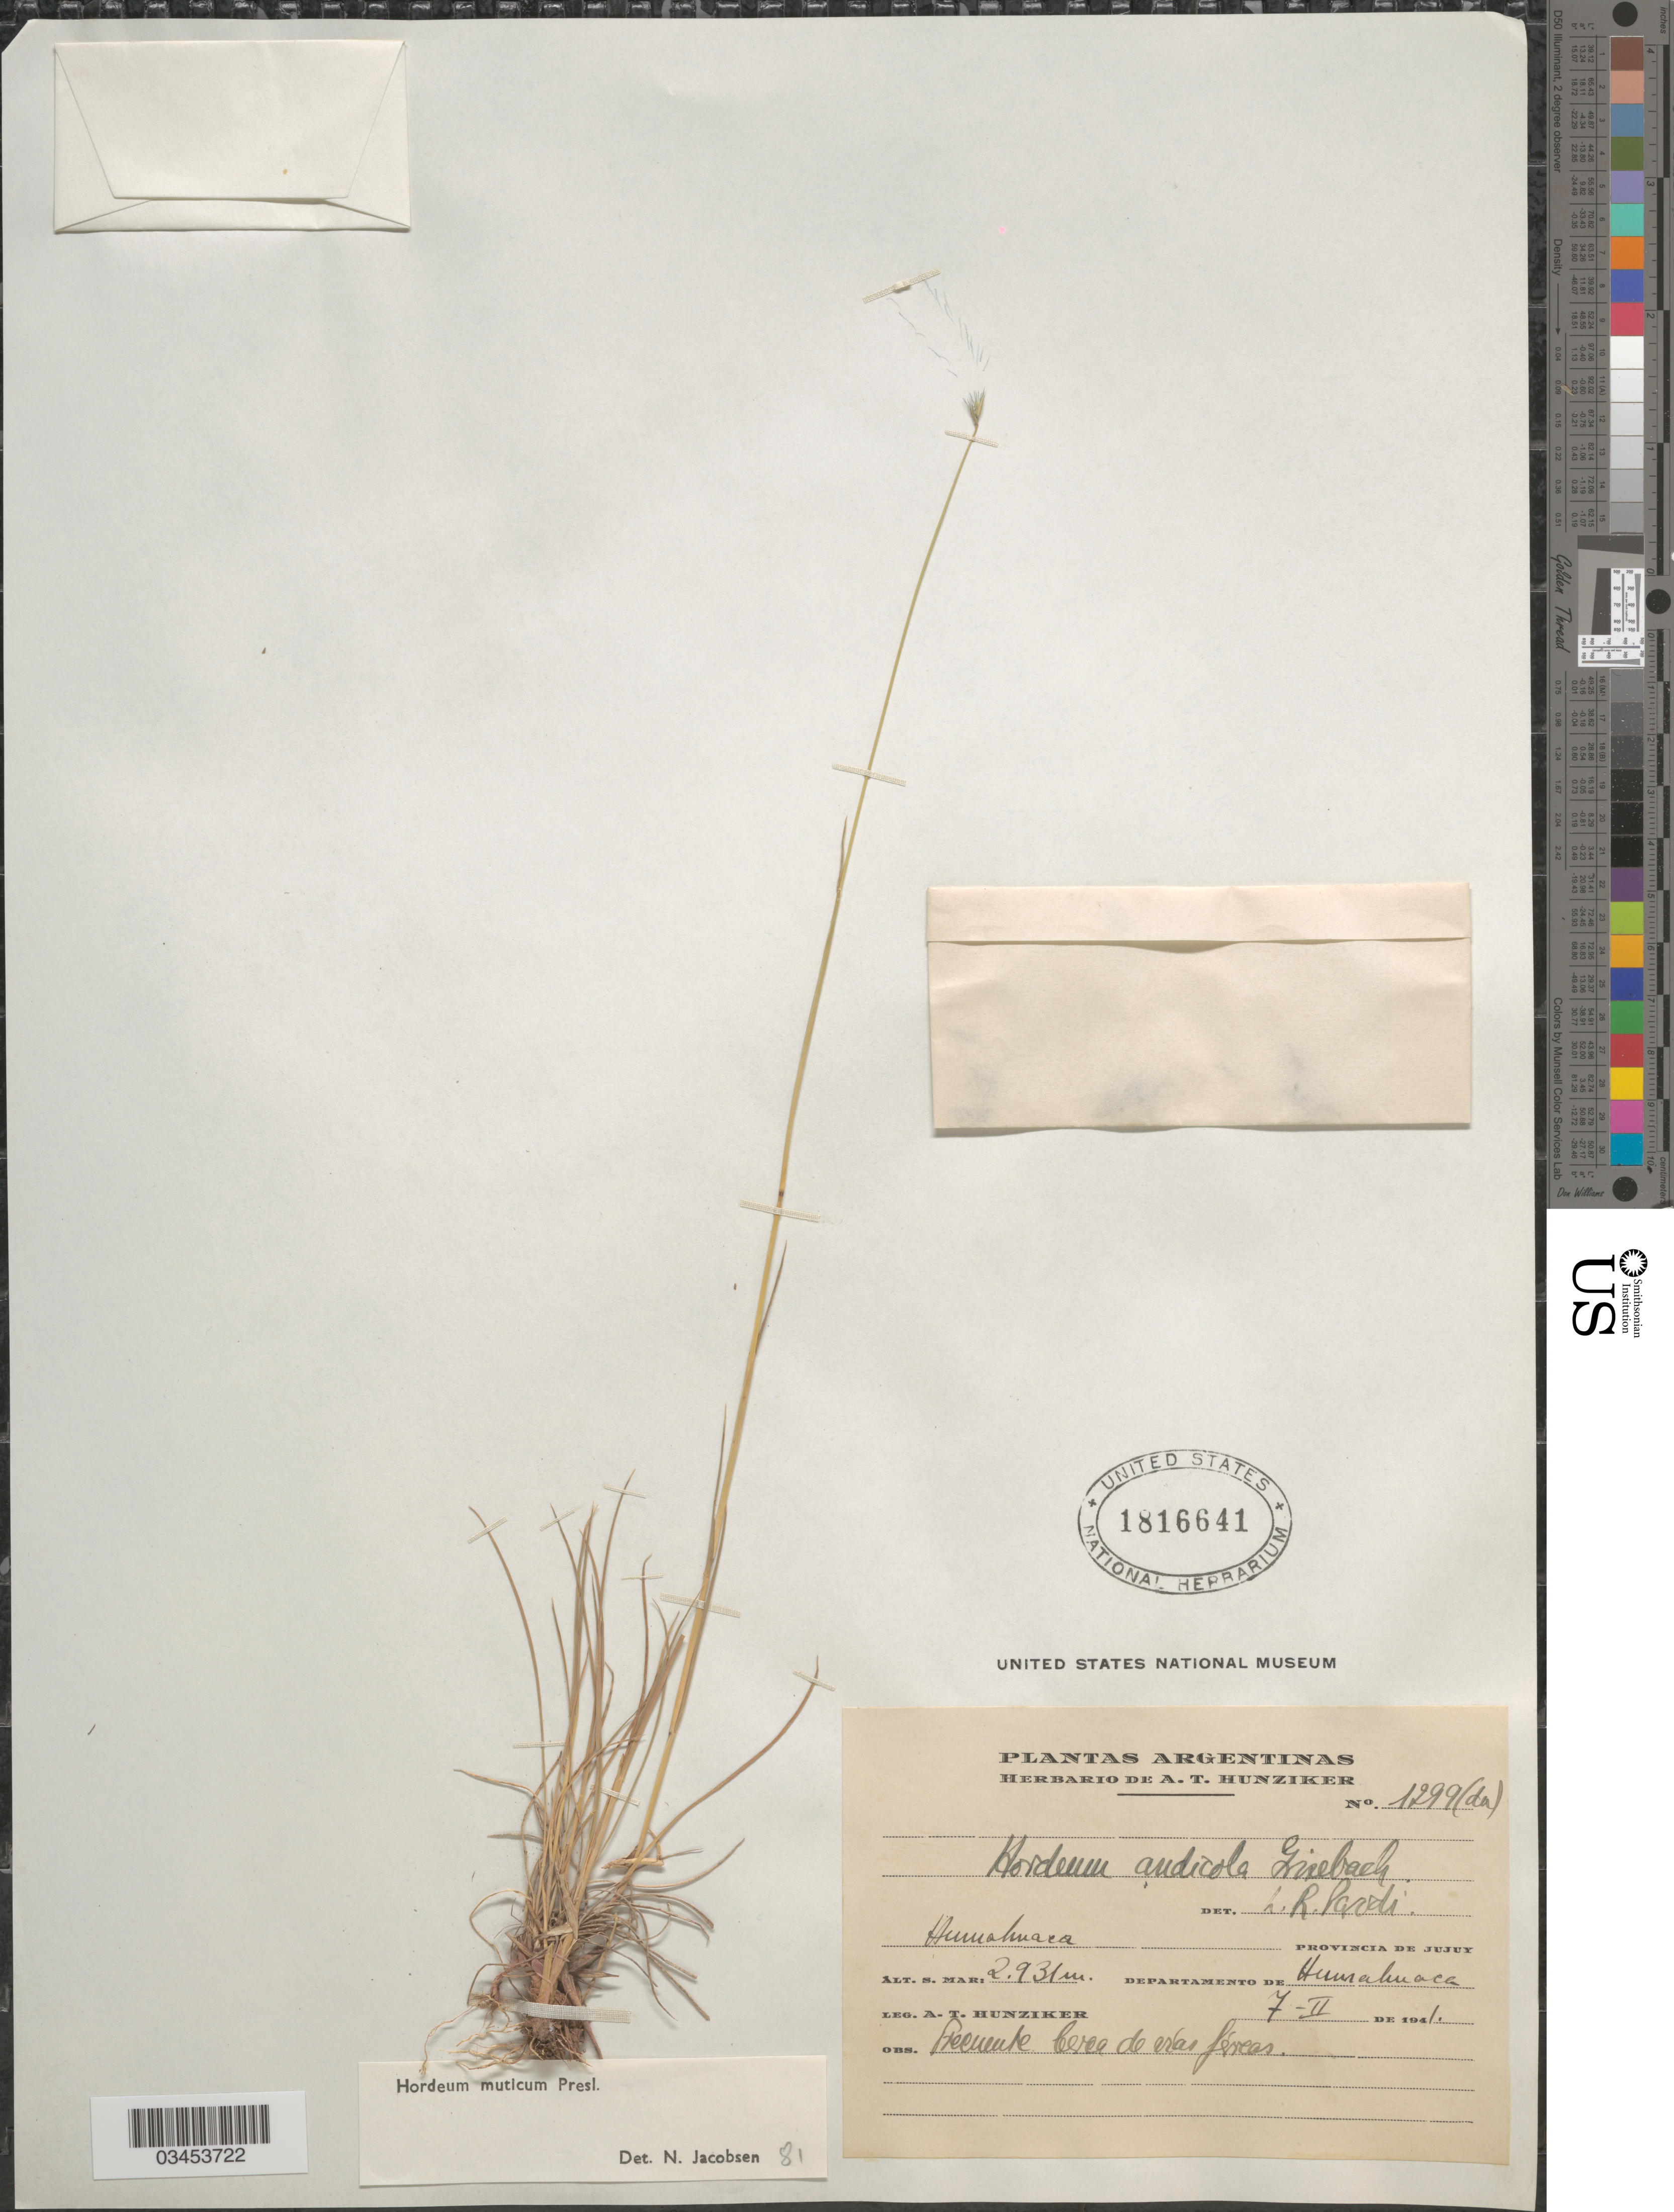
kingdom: Plantae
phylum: Tracheophyta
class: Liliopsida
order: Poales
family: Poaceae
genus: Hordeum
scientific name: Hordeum muticum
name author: J. Presl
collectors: A. T. Hunziker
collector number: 1299(dn*)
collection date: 1941-02-07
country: Argentina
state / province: Jujuy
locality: Humahuaca. Departamento de Humahuaca.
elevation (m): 2931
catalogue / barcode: US 1816641